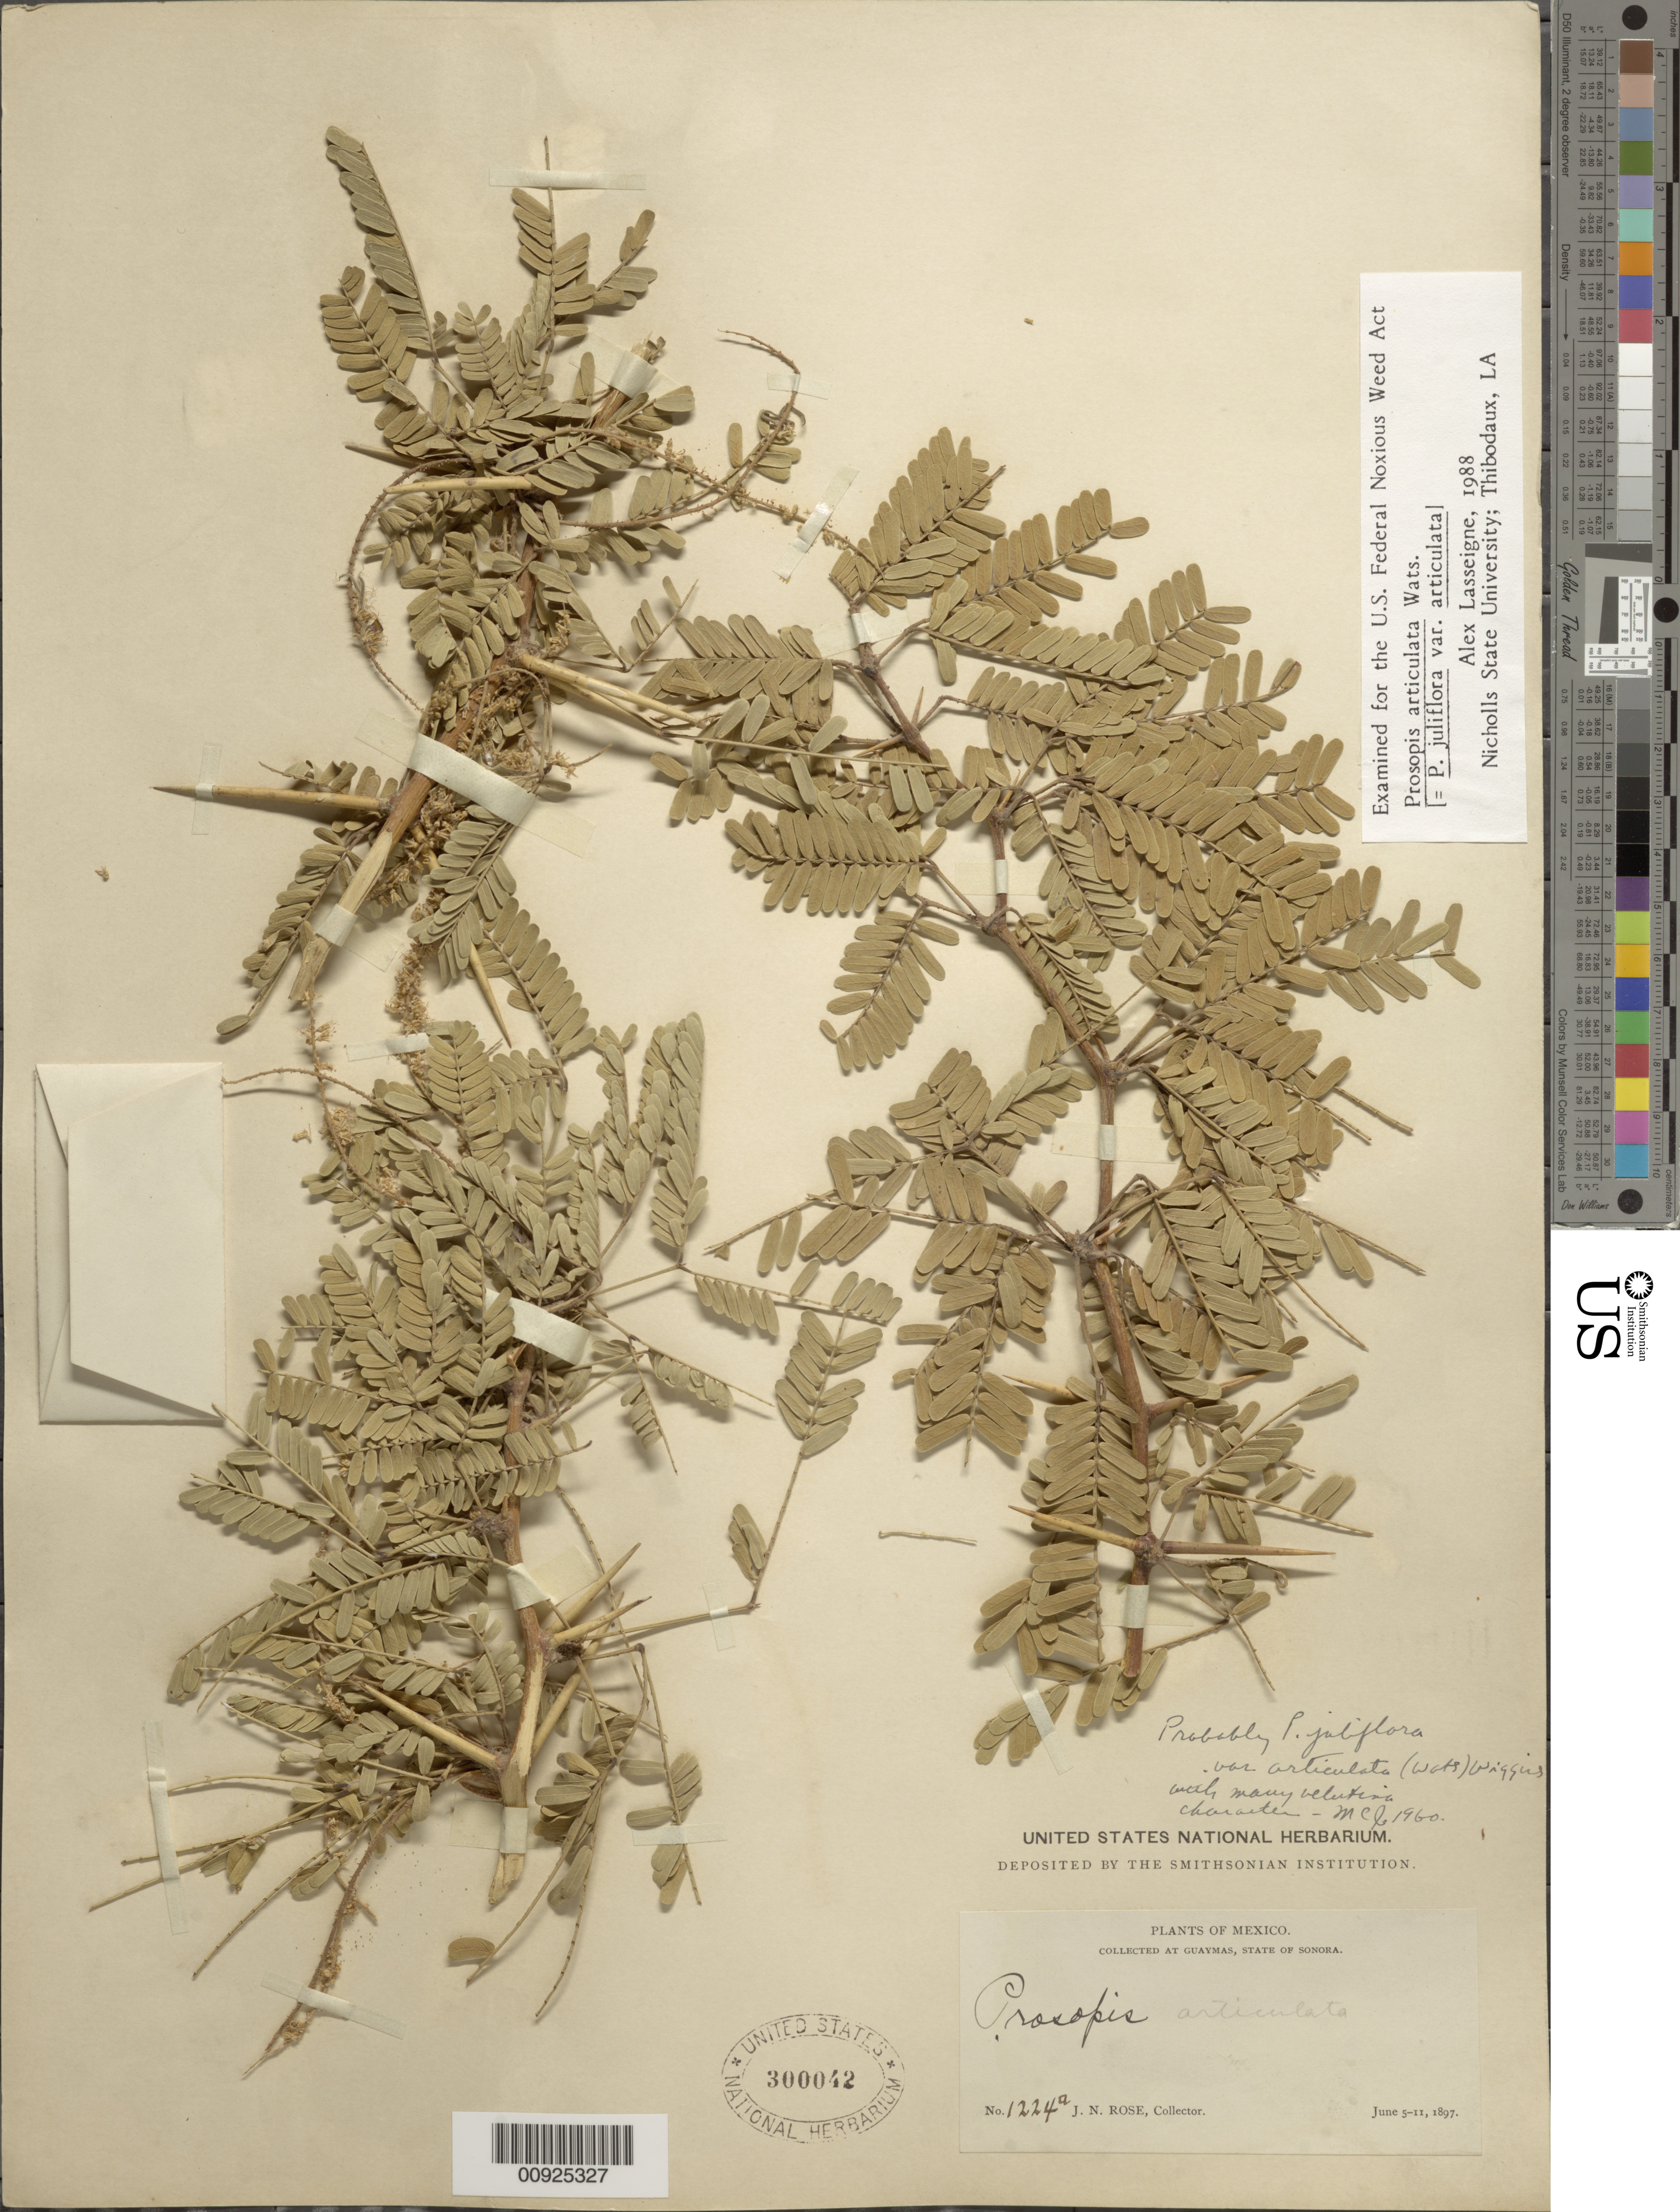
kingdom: Plantae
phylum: Tracheophyta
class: Magnoliopsida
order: Fabales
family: Fabaceae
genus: Neltuma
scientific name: Neltuma articulata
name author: (S. Watson) Britton & Rose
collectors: J. N. Rose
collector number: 1224 a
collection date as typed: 05 Jun 1897 to 11 Jun 1897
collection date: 1897-06-05/1897-06-11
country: Mexico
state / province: Sonora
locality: Guaymas, State of Sonora.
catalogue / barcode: US 300042